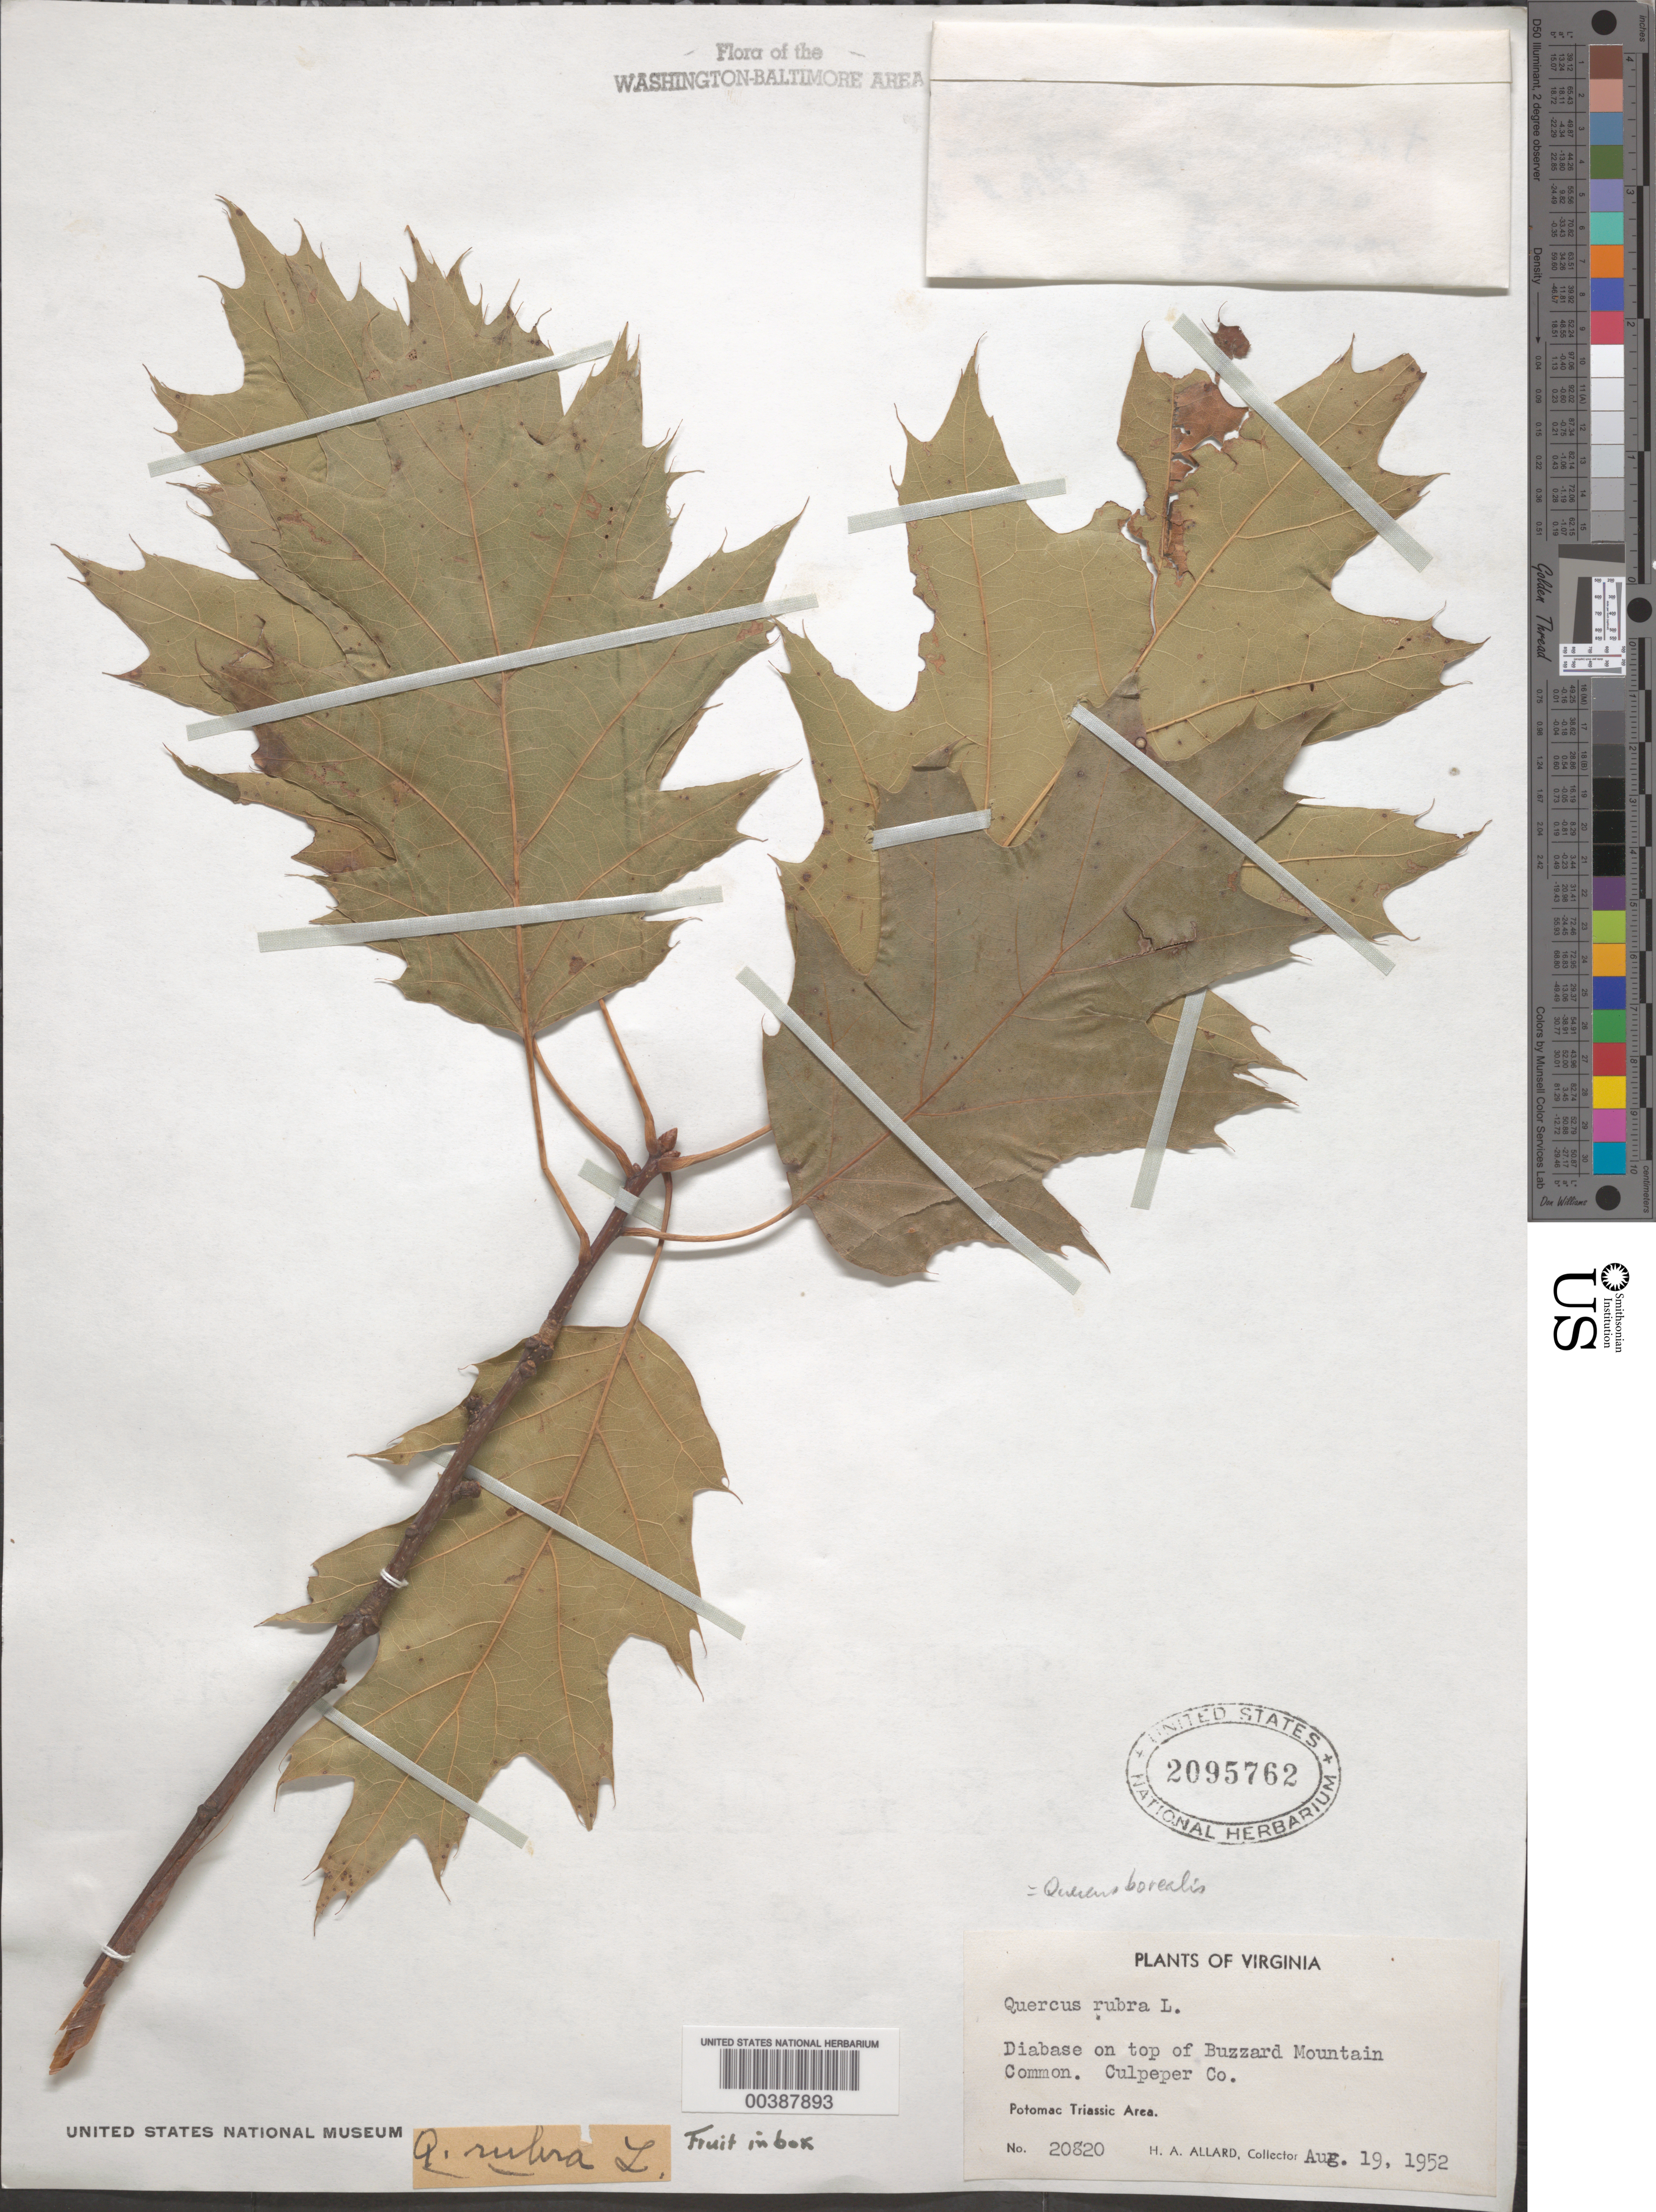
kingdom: Plantae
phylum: Tracheophyta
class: Magnoliopsida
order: Fagales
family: Fagaceae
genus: Quercus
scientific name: Quercus rubra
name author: L.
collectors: H. A. Allard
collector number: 20820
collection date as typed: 19 Aug 1952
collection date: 1952-08-19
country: United States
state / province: Virginia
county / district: Culpeper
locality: Buzzard Mountain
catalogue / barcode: US 2095762